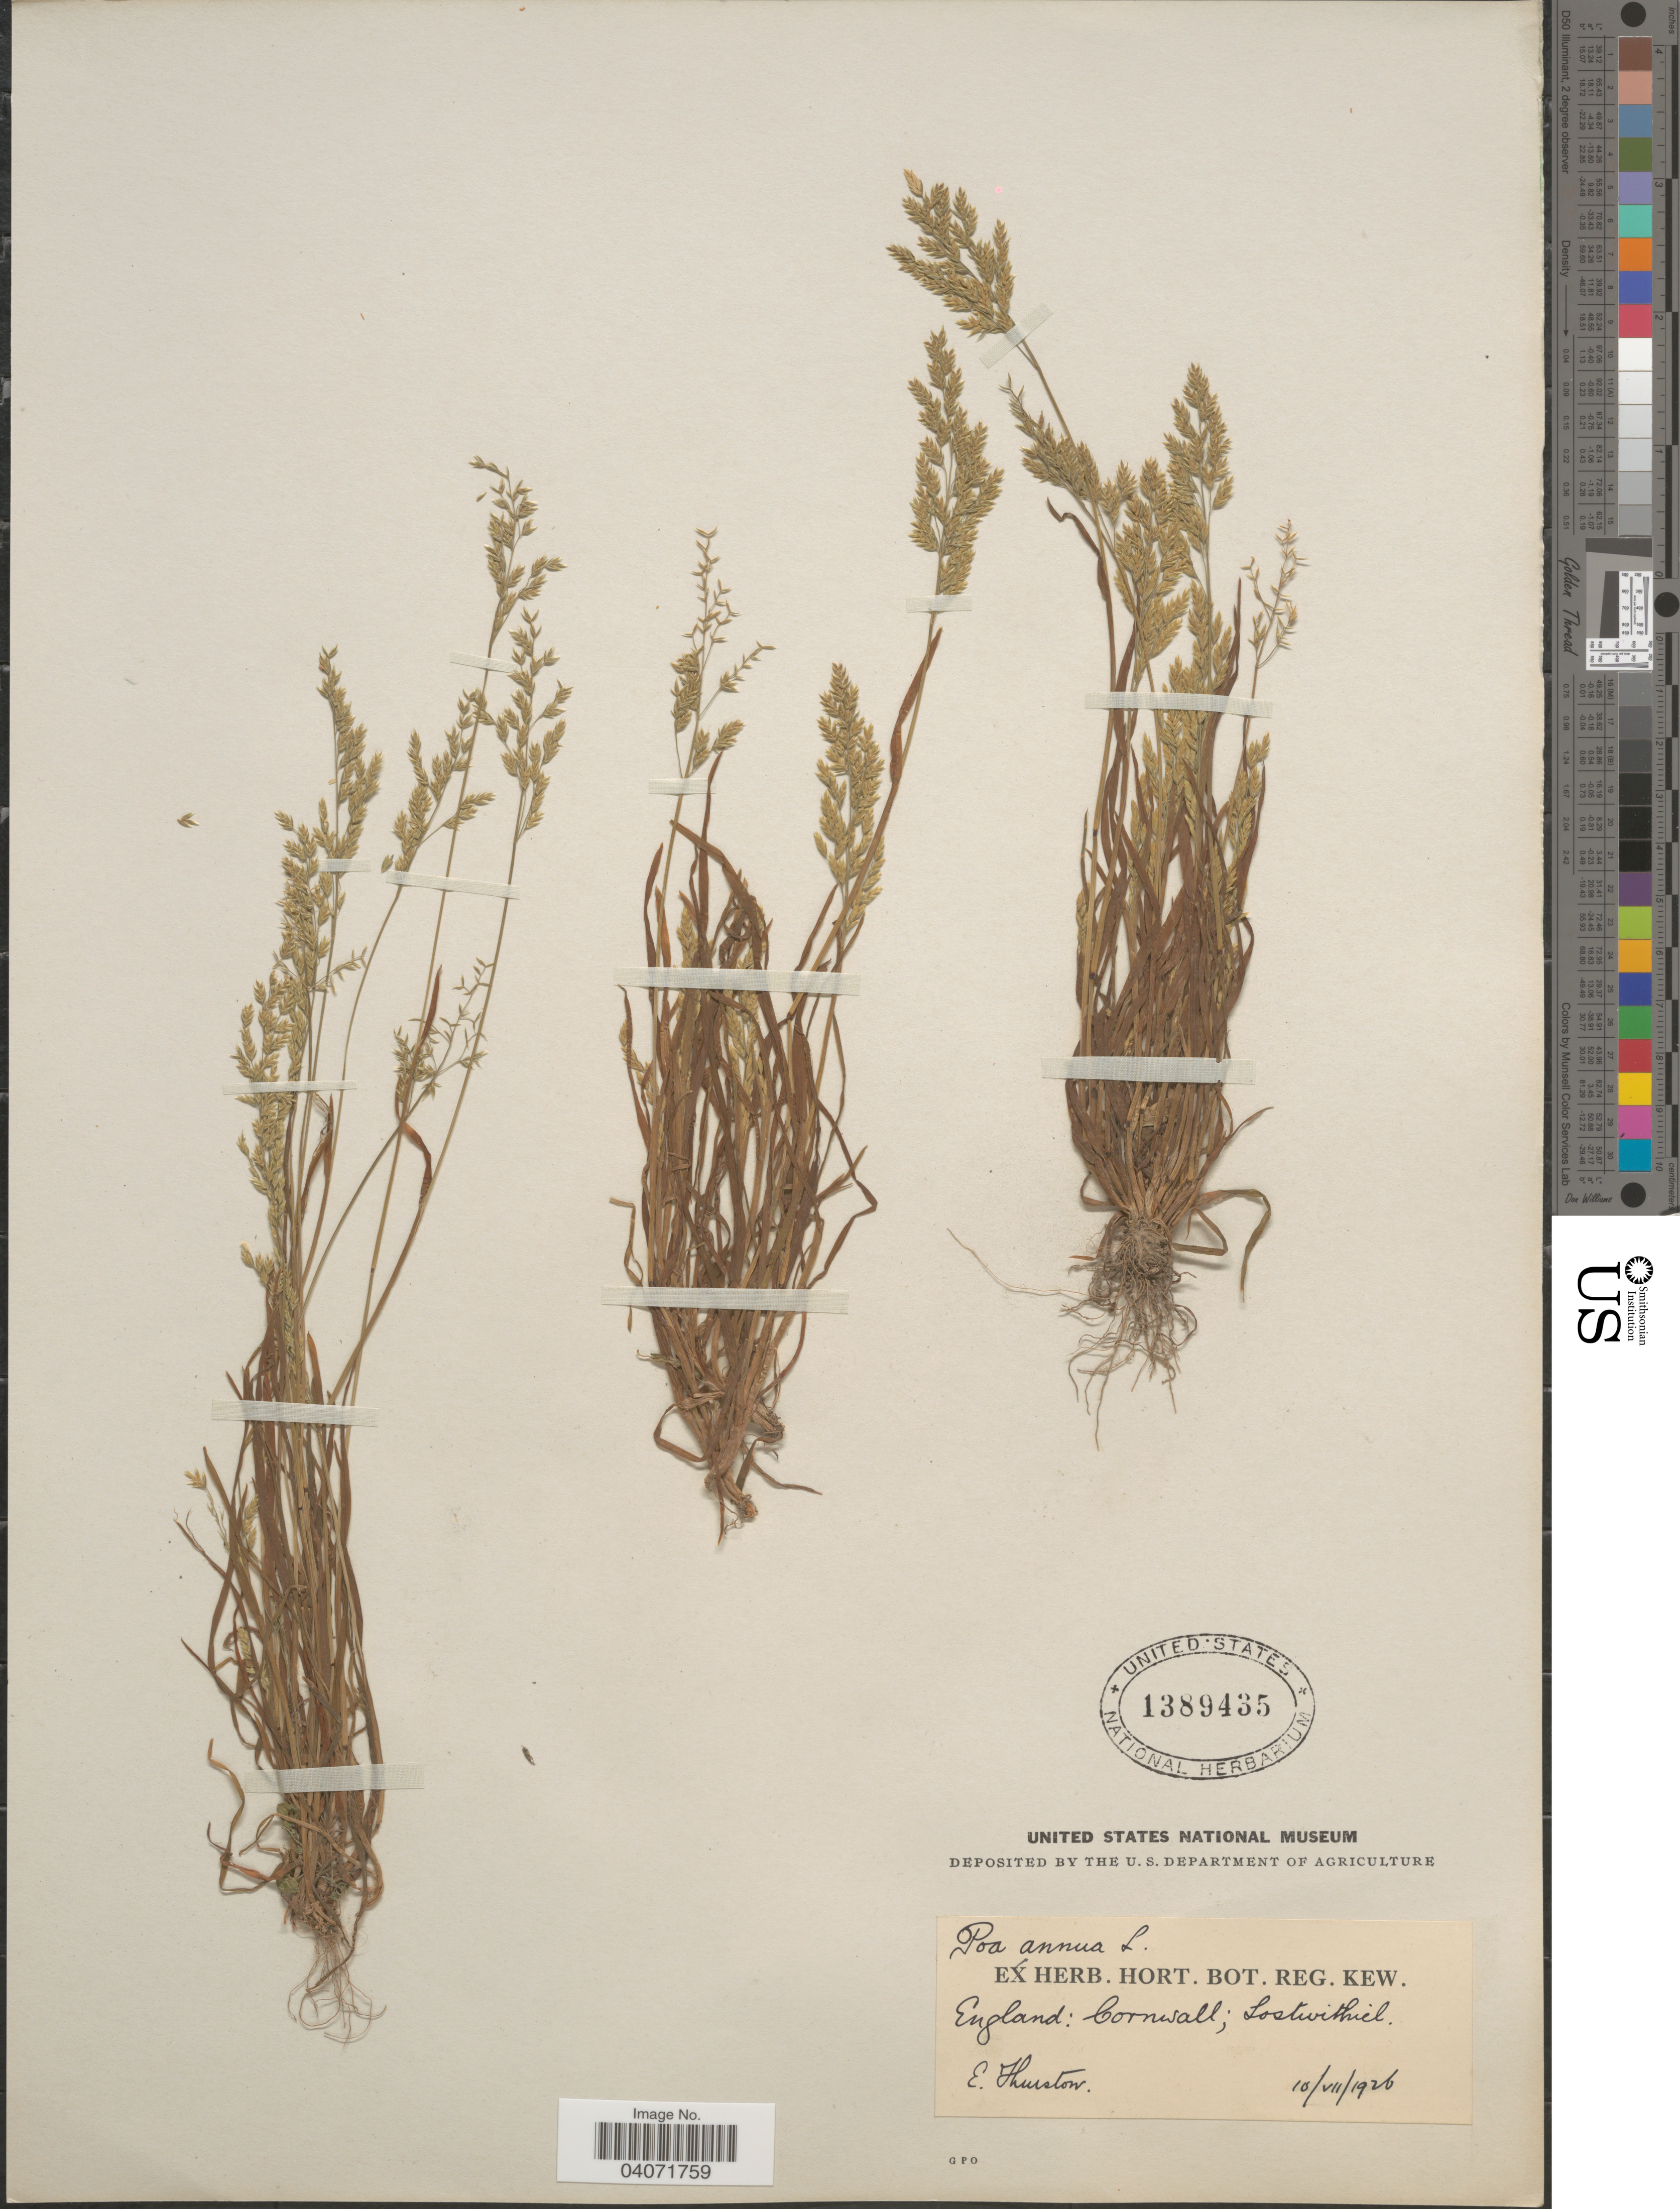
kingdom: Plantae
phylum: Tracheophyta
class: Liliopsida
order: Poales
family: Poaceae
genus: Poa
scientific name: Poa annua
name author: L.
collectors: E. Thurston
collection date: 1926-07-10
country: United Kingdom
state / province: England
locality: Cornwall; Lostwithiel.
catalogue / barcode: US 1389435